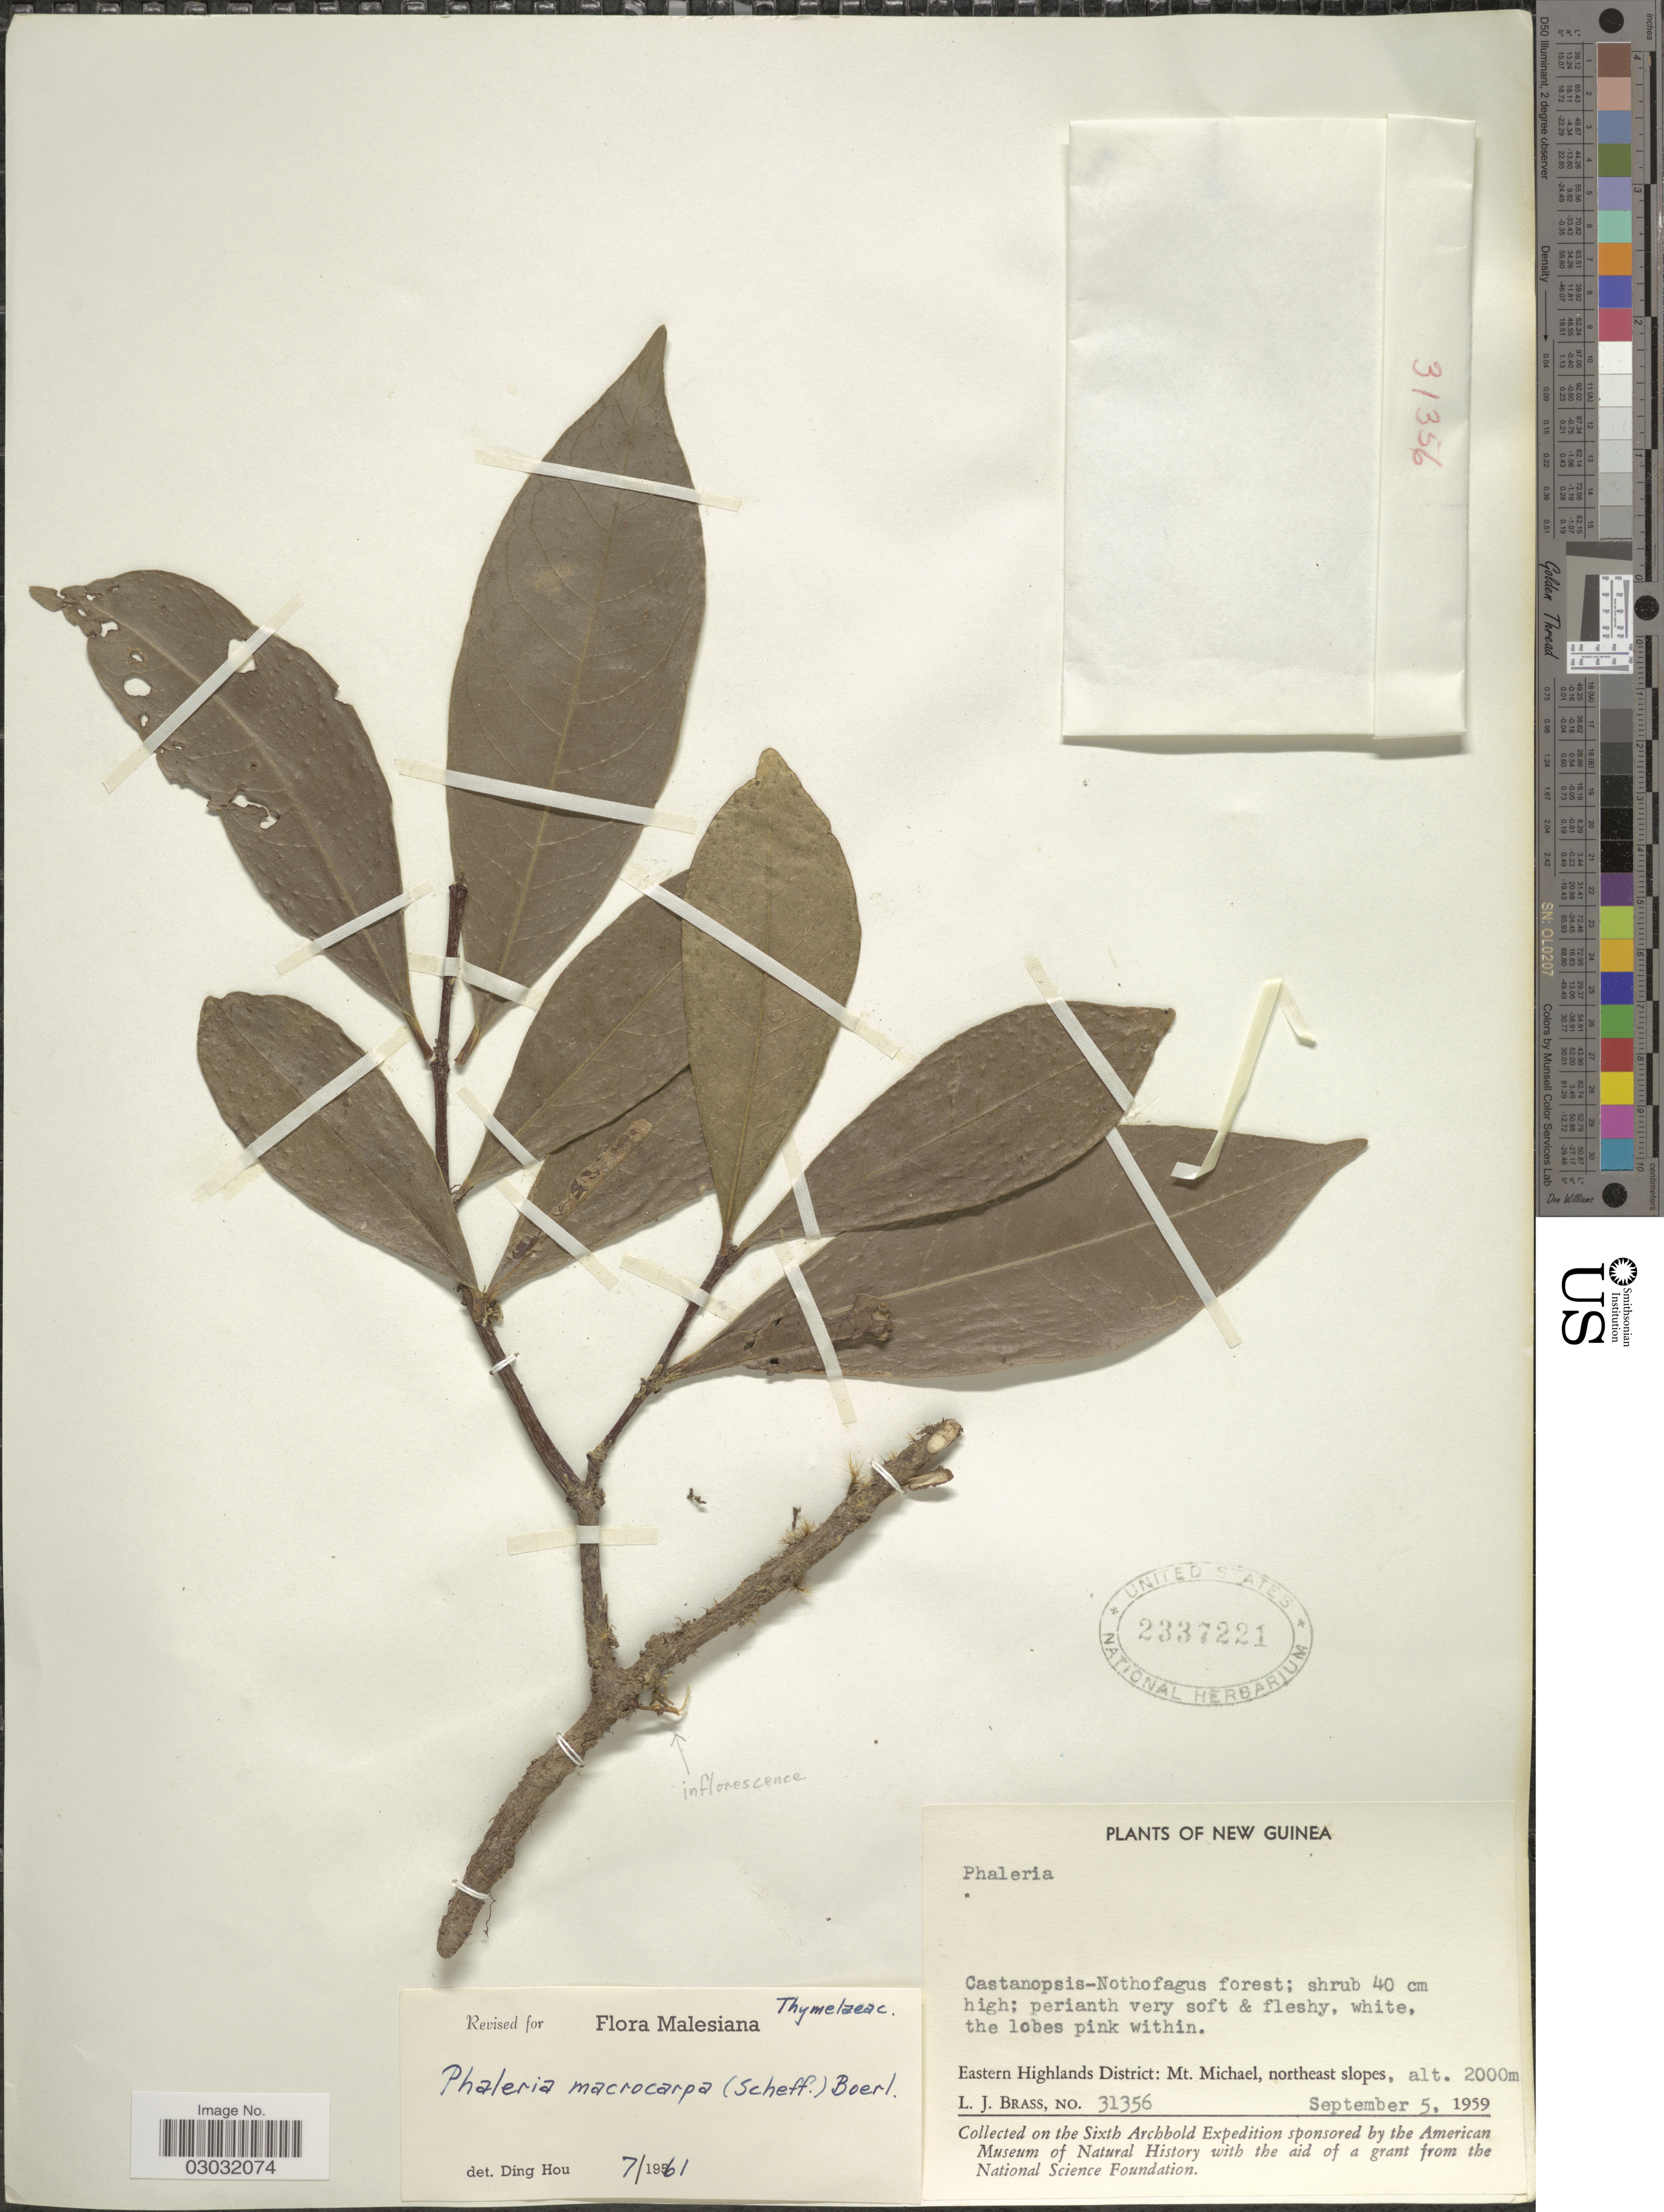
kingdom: Plantae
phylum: Tracheophyta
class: Magnoliopsida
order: Malvales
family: Thymelaeaceae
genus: Phaleria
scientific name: Phaleria macrocarpa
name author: (Scheff.) Boerl.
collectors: L. J. Brass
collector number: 31356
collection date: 1959-09-05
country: Papua New Guinea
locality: New Guinea, Eastern Highlands District: Mt. Michael, northeast slopes.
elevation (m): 2000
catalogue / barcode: US 2337221